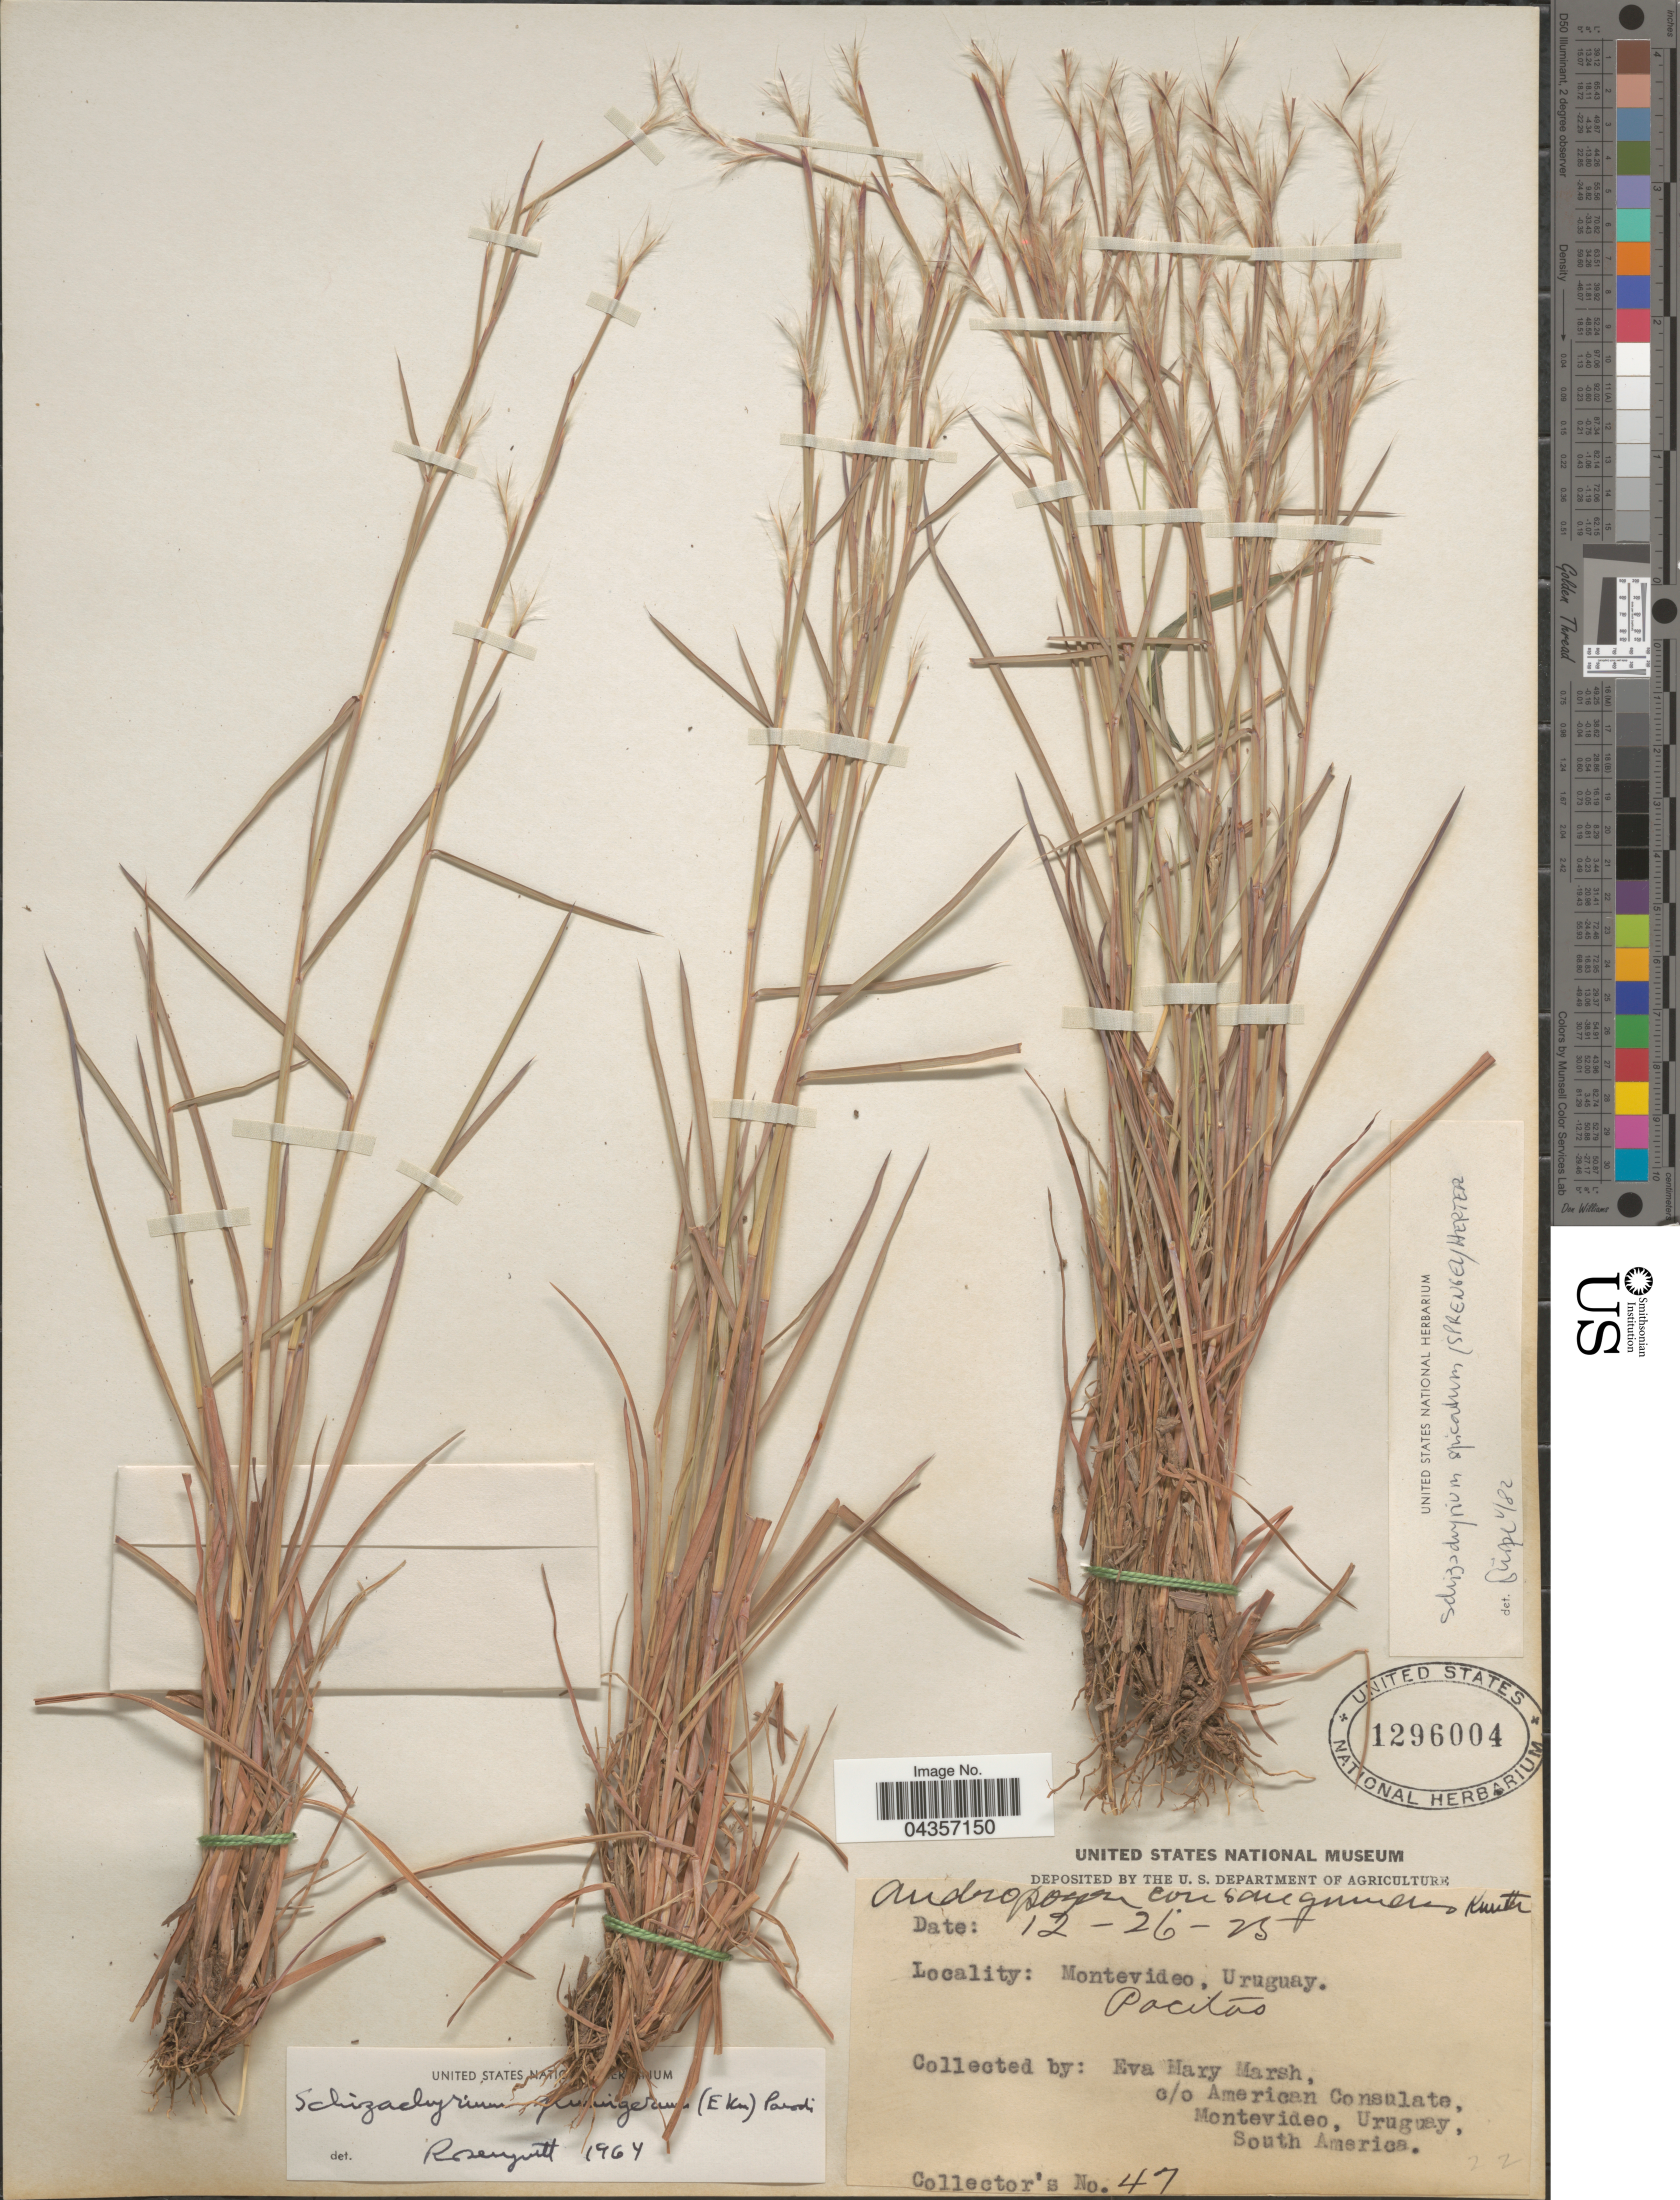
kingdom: Plantae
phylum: Tracheophyta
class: Liliopsida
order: Poales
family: Poaceae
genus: Schizachyrium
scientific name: Schizachyrium spicatum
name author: (Spreng.) Wipff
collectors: E. Marsh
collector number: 47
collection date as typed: Transcribed d/m/y: 26/12/25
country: Uruguay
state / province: Montevideo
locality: Pocitos.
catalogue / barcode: US 1296004